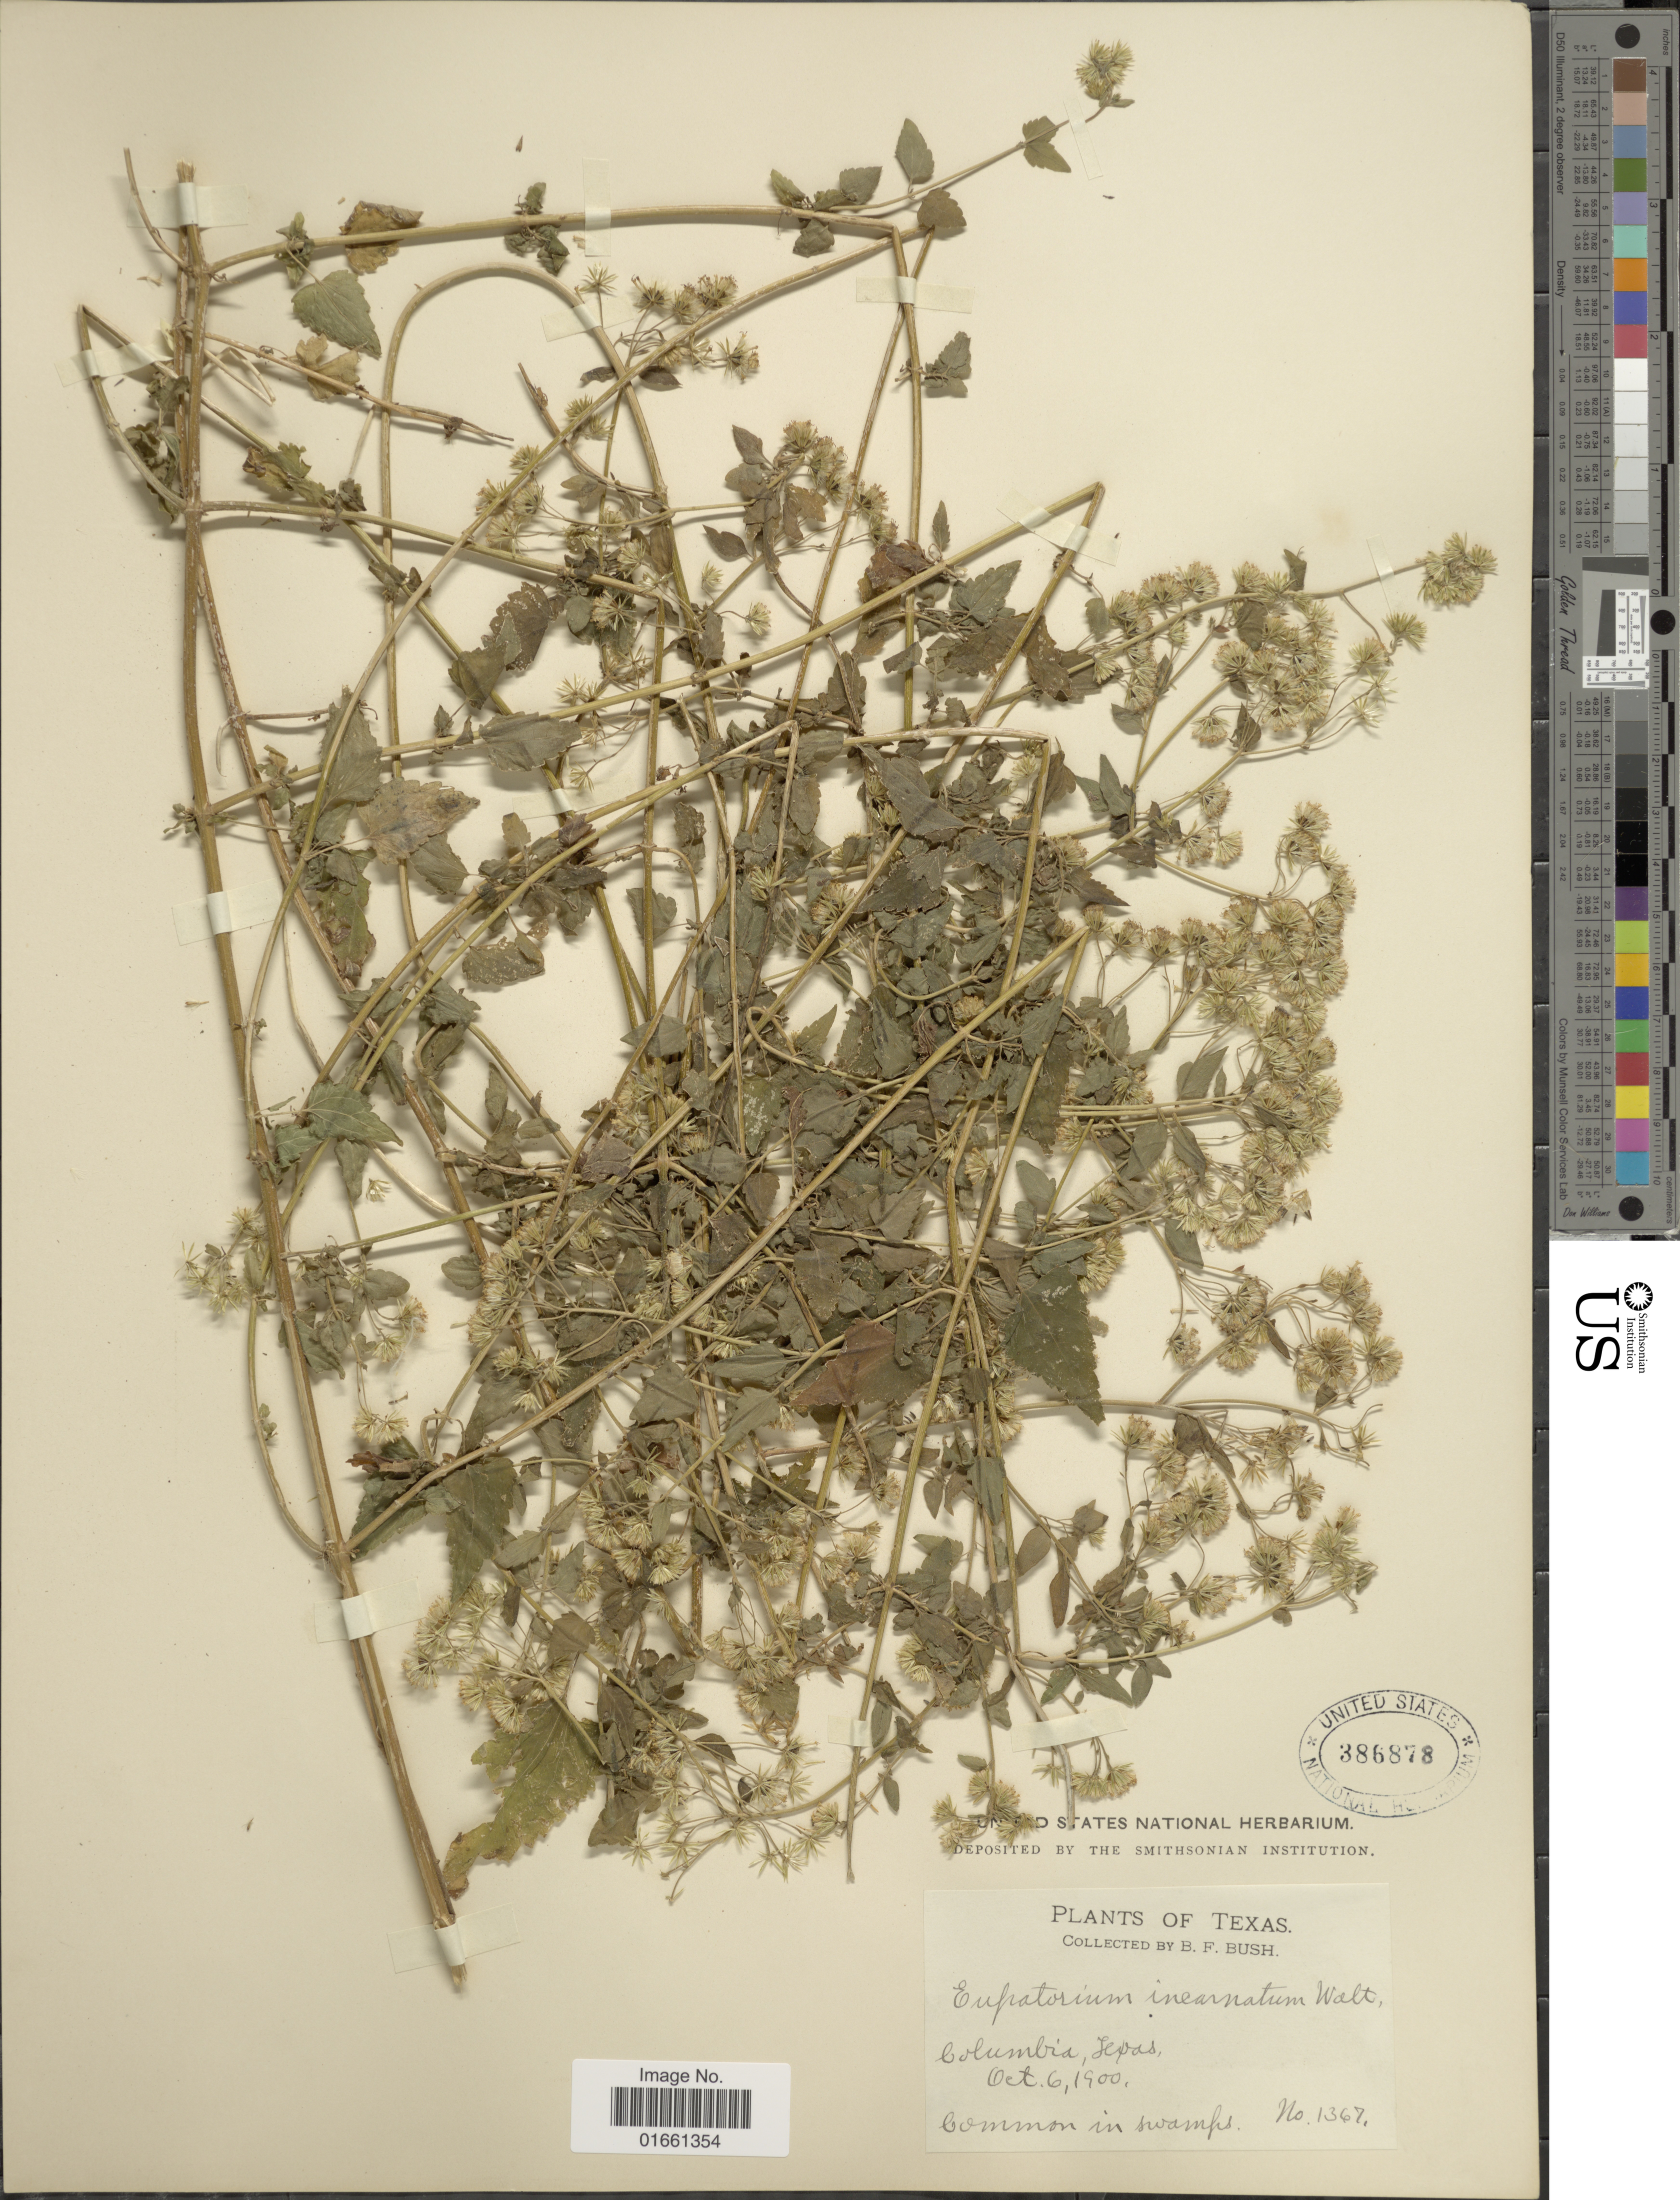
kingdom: Plantae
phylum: Tracheophyta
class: Magnoliopsida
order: Asterales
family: Asteraceae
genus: Fleischmannia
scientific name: Fleischmannia incarnata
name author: (Walter) R.M. King & H. Rob.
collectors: B. F. Bush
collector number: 1367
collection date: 1900-10-06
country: United States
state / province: Texas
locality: Columbia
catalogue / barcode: US 386878